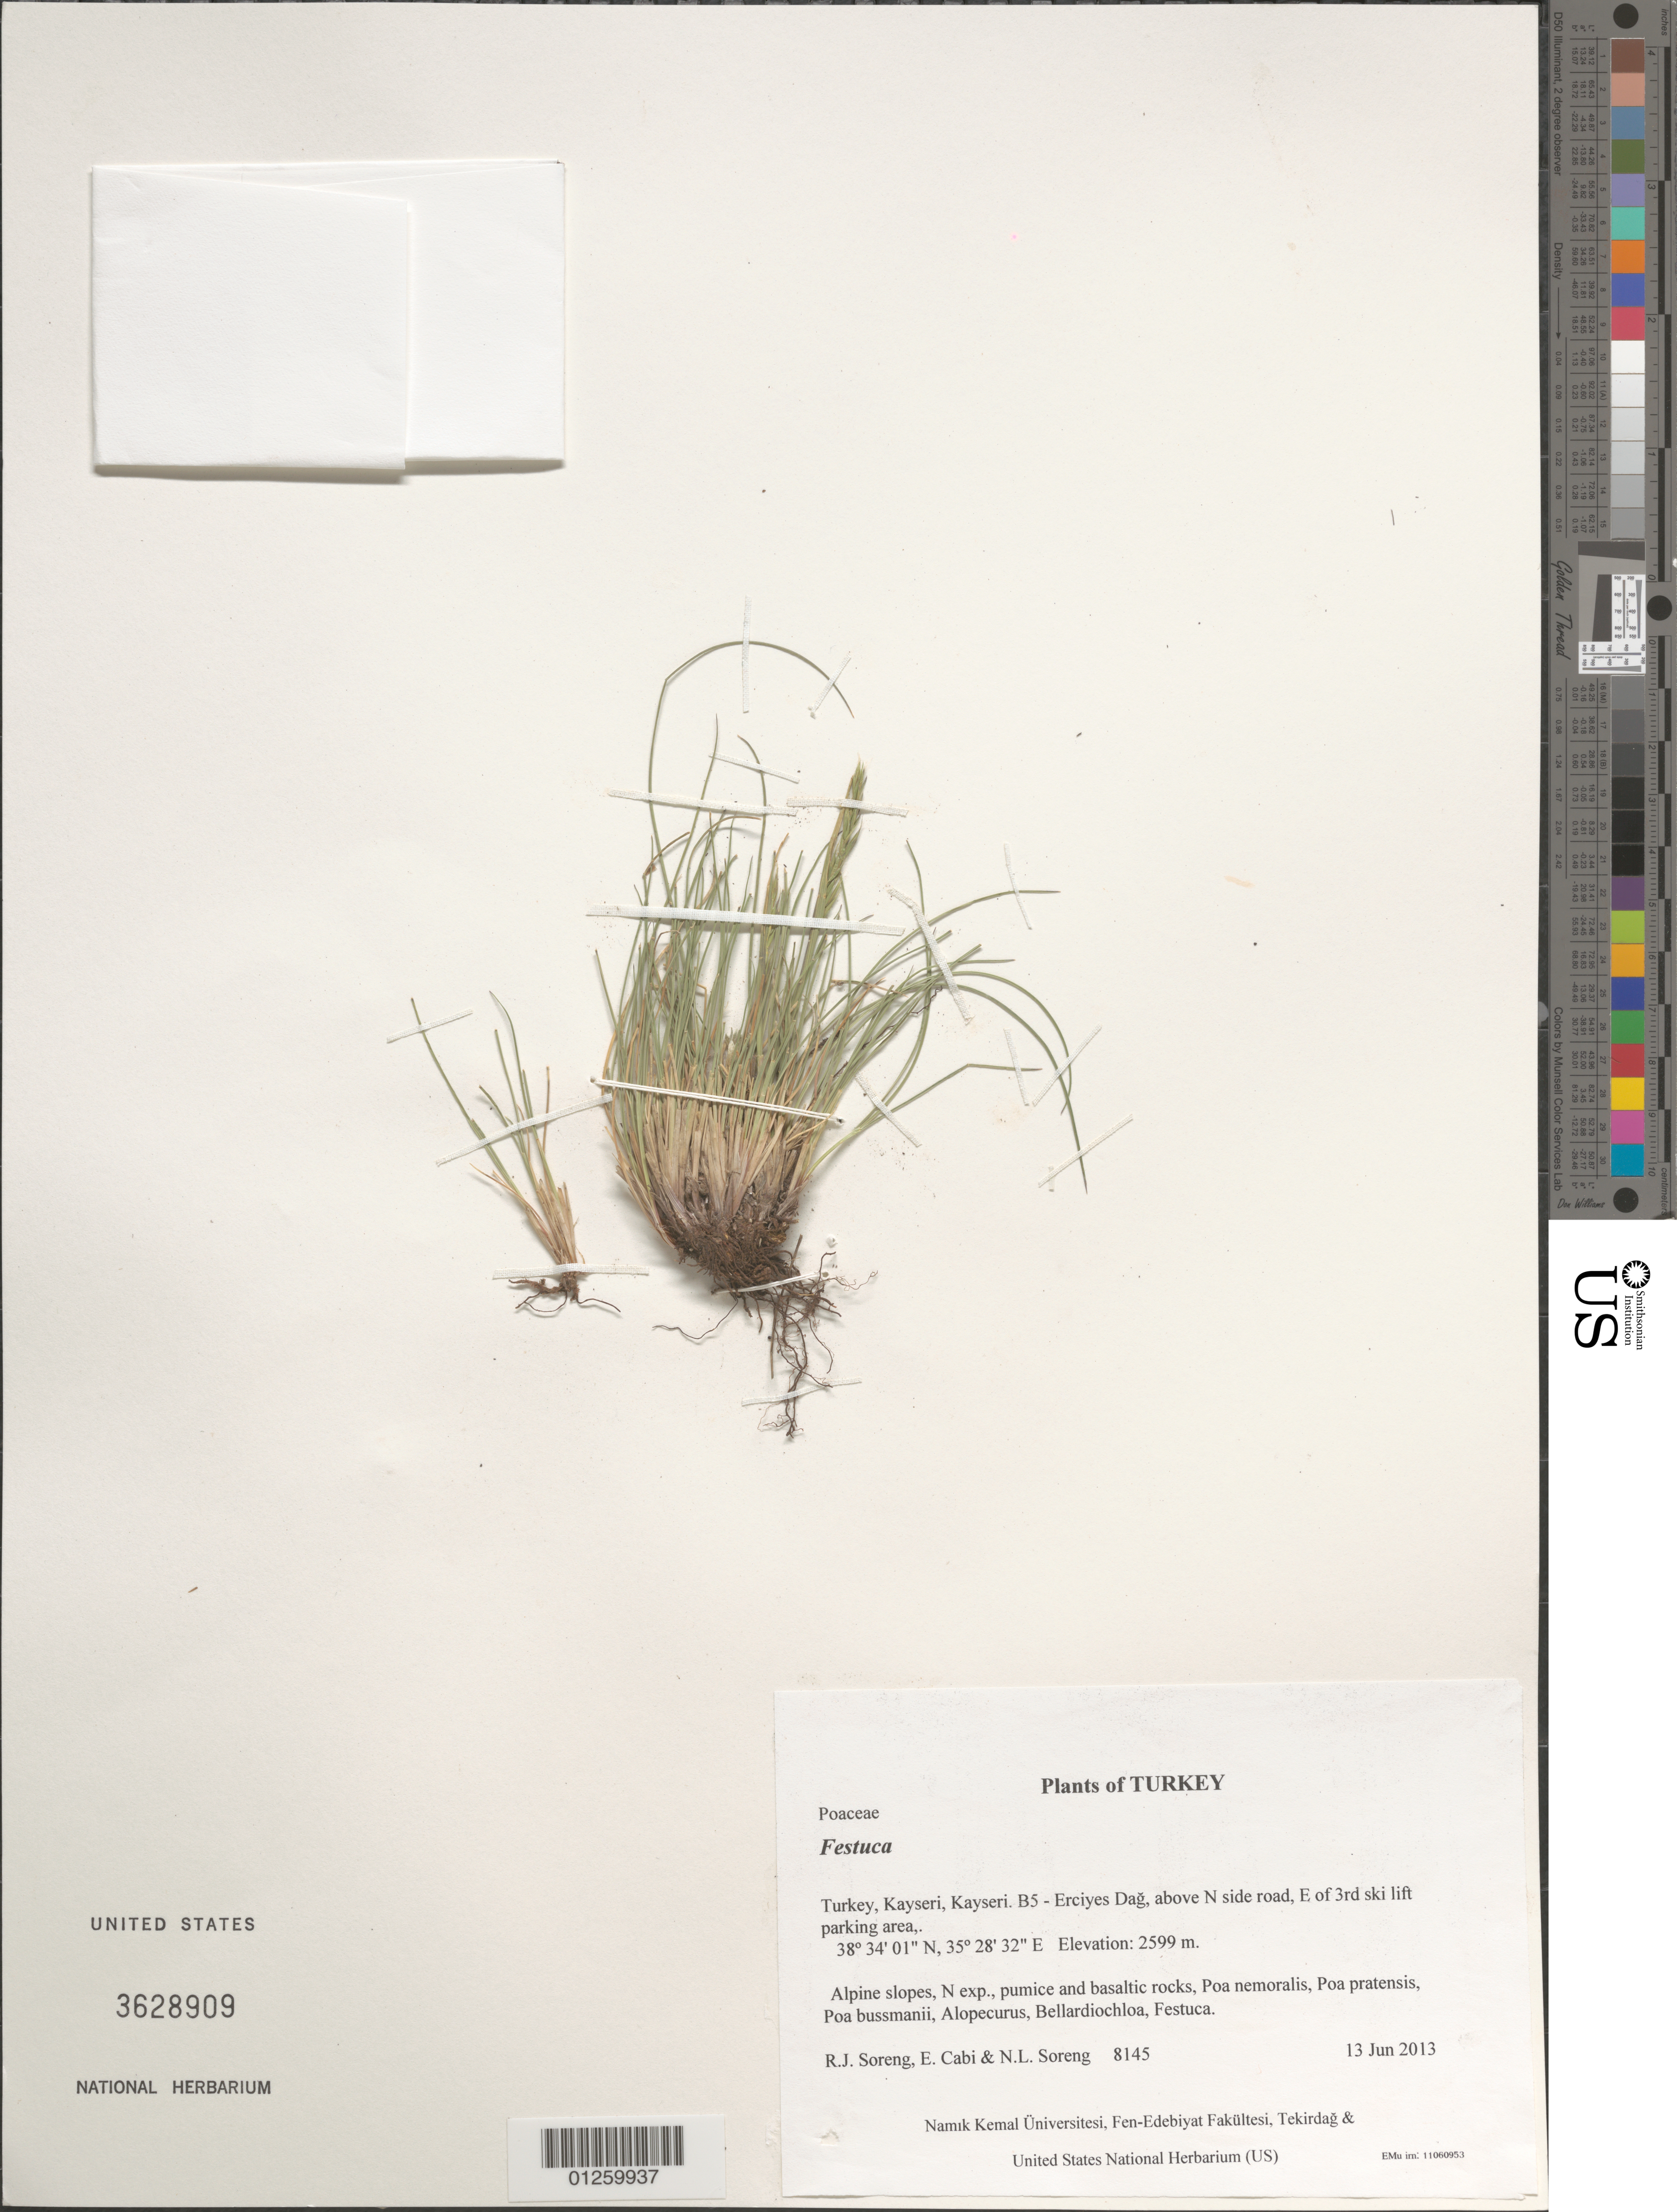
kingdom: Plantae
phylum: Tracheophyta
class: Liliopsida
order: Poales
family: Poaceae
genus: Festuca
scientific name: Festuca sp.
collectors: R. J. Soreng, E. Cabi & N. L. Soreng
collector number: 8145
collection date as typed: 2013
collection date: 2013-06-13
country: Turkey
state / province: Kayseri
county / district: Kayseri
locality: B5 - Erciyes Dag, above N side road, E of 3rd ski lift parking area,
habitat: Alpine slopes, N exp., pumice and basaltic rocks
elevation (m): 2599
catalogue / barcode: US 3628909